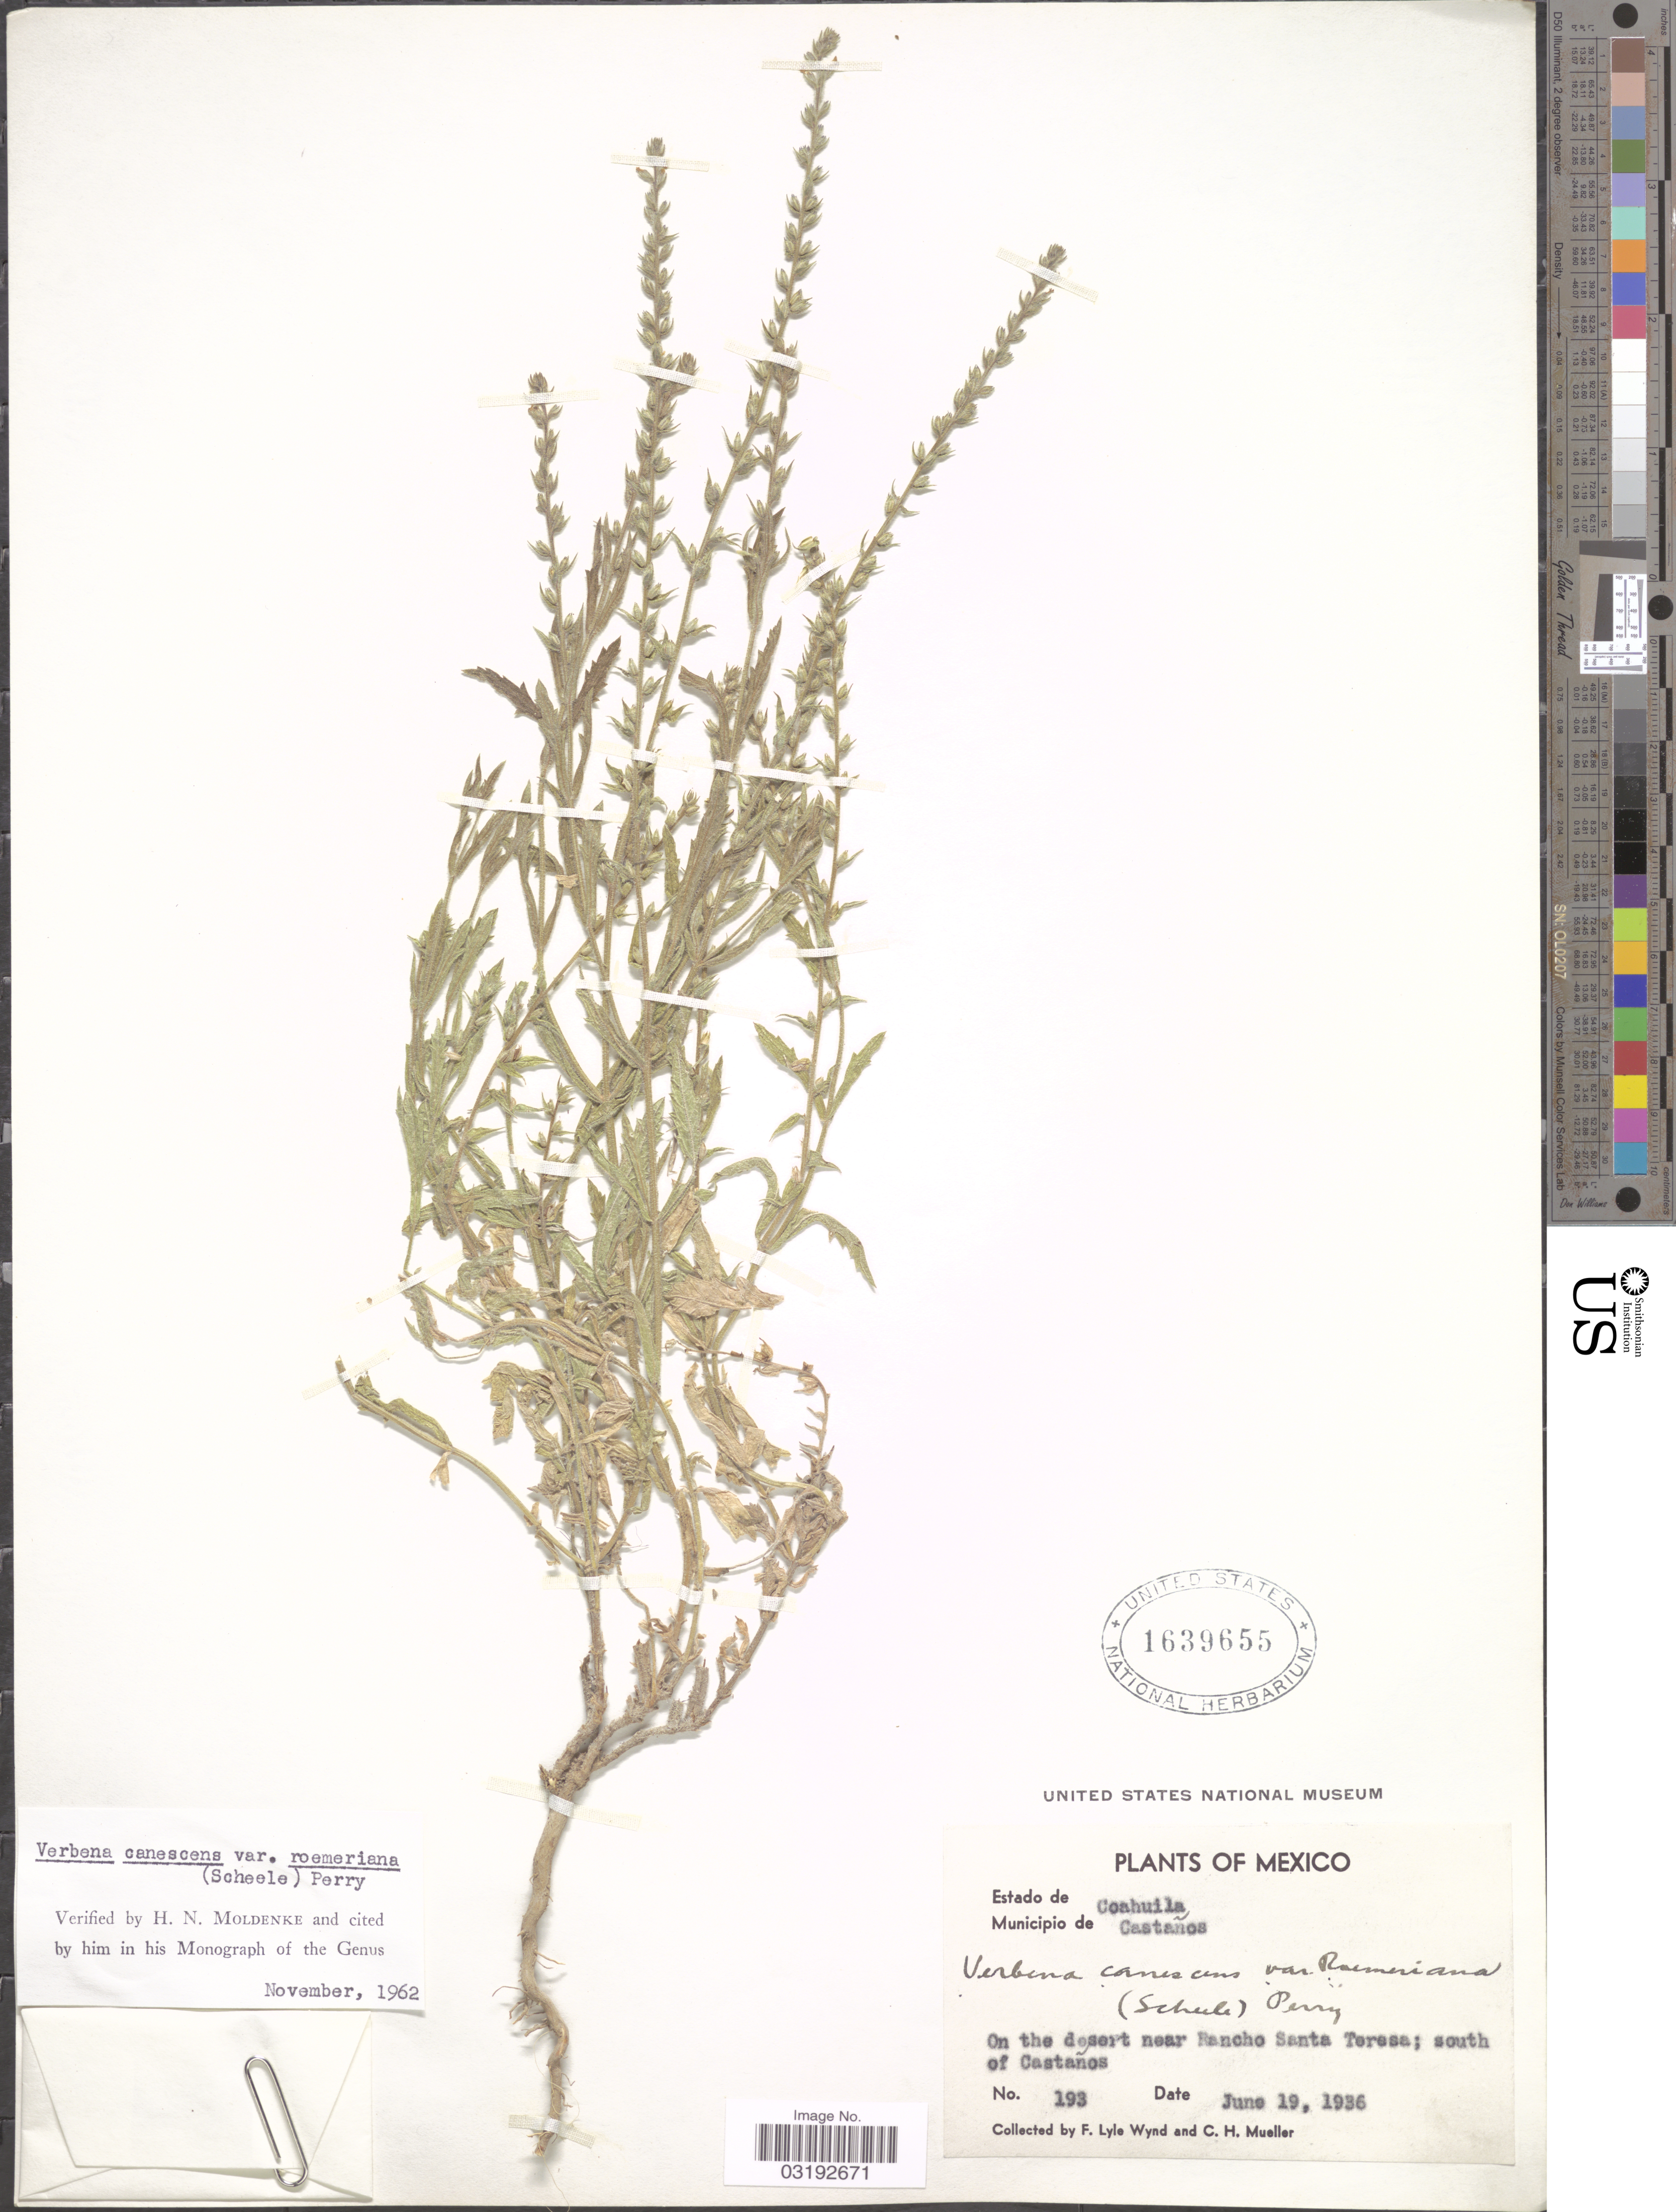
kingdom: Plantae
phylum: Tracheophyta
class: Magnoliopsida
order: Lamiales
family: Verbenaceae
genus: Verbena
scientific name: Verbena canescens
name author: Kunth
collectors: F. L. Wynd & C. H. Mueller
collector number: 193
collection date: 1936-06-19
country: Mexico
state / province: Coahuila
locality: Municipio de Castaños. On the desert near Rancho Santa Teresa; south of Castaños.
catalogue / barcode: US 1639655